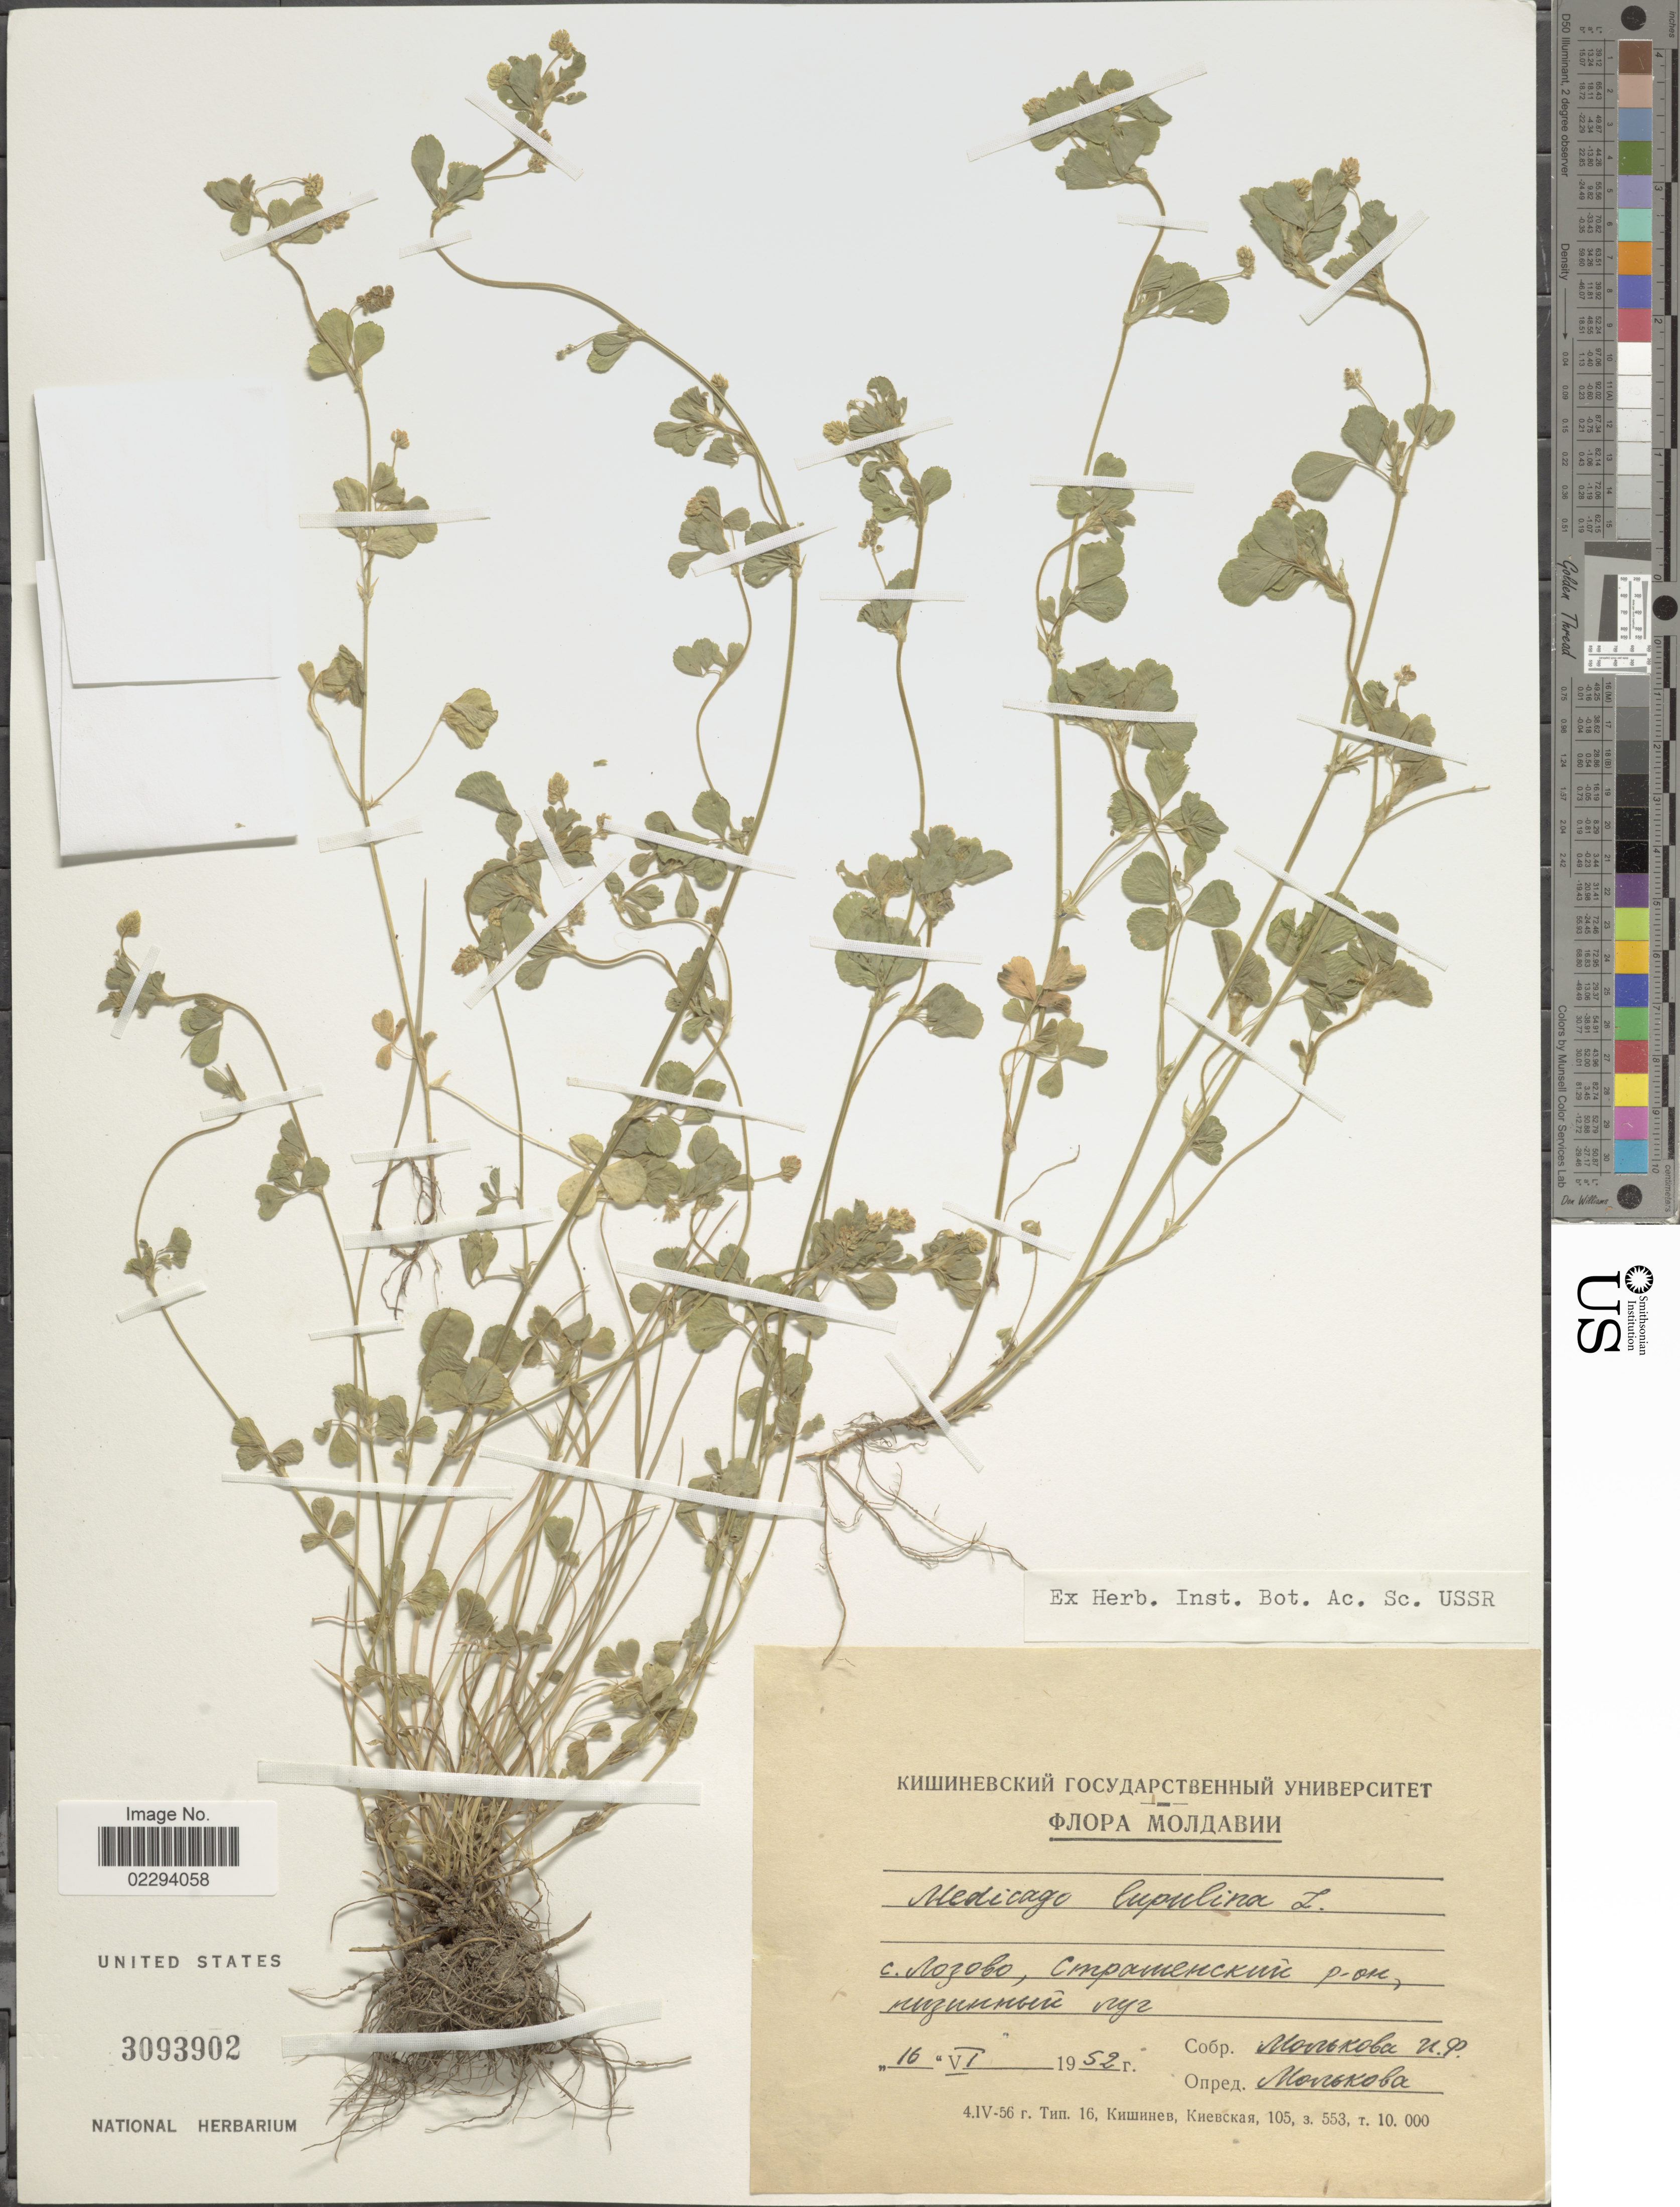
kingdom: Plantae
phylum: Tracheophyta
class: Magnoliopsida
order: Fabales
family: Fabaceae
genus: Medicago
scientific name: Medicago lupulina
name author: L.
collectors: I. Molkova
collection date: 1952-06-16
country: Moldova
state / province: Străşeni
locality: Lozova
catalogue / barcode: US 3093902